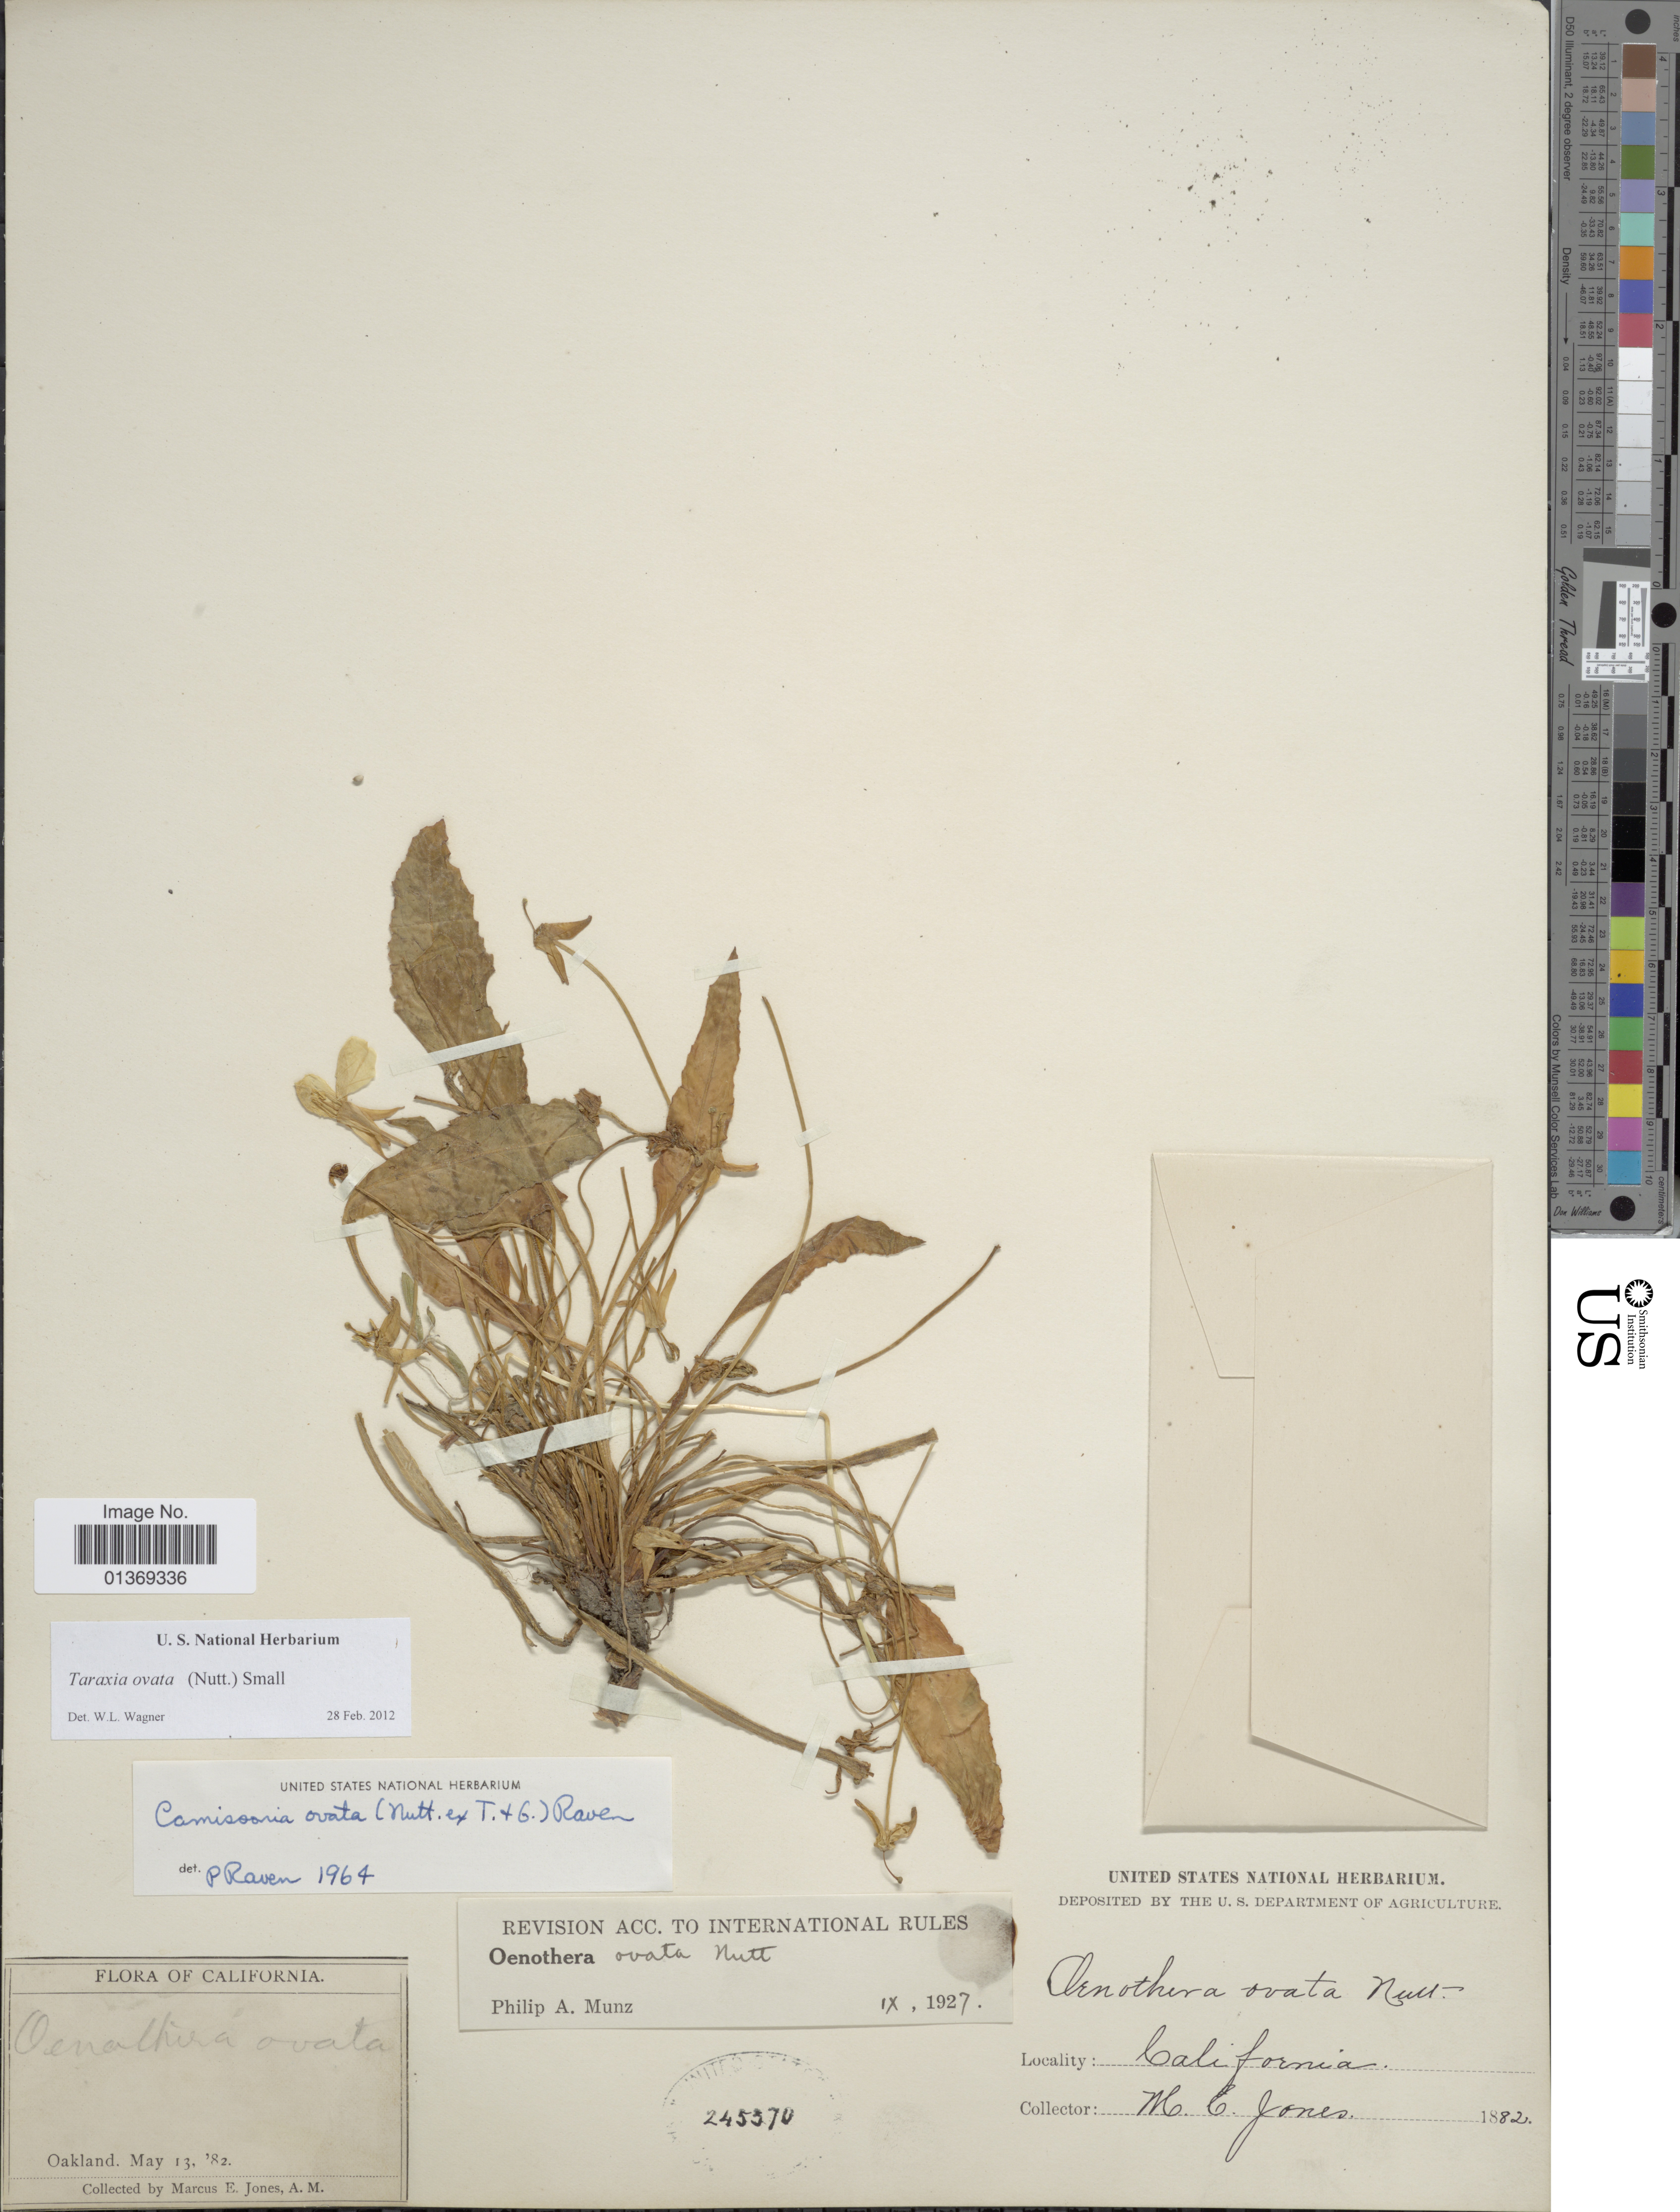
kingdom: Plantae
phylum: Tracheophyta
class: Magnoliopsida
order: Myrtales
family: Onagraceae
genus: Taraxia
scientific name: Taraxia ovata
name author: (Nutt.) Small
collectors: M. E. Jones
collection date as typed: Transcribed d/m/y: 13/5/82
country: United States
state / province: California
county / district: Alameda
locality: Oakland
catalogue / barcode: US 245370